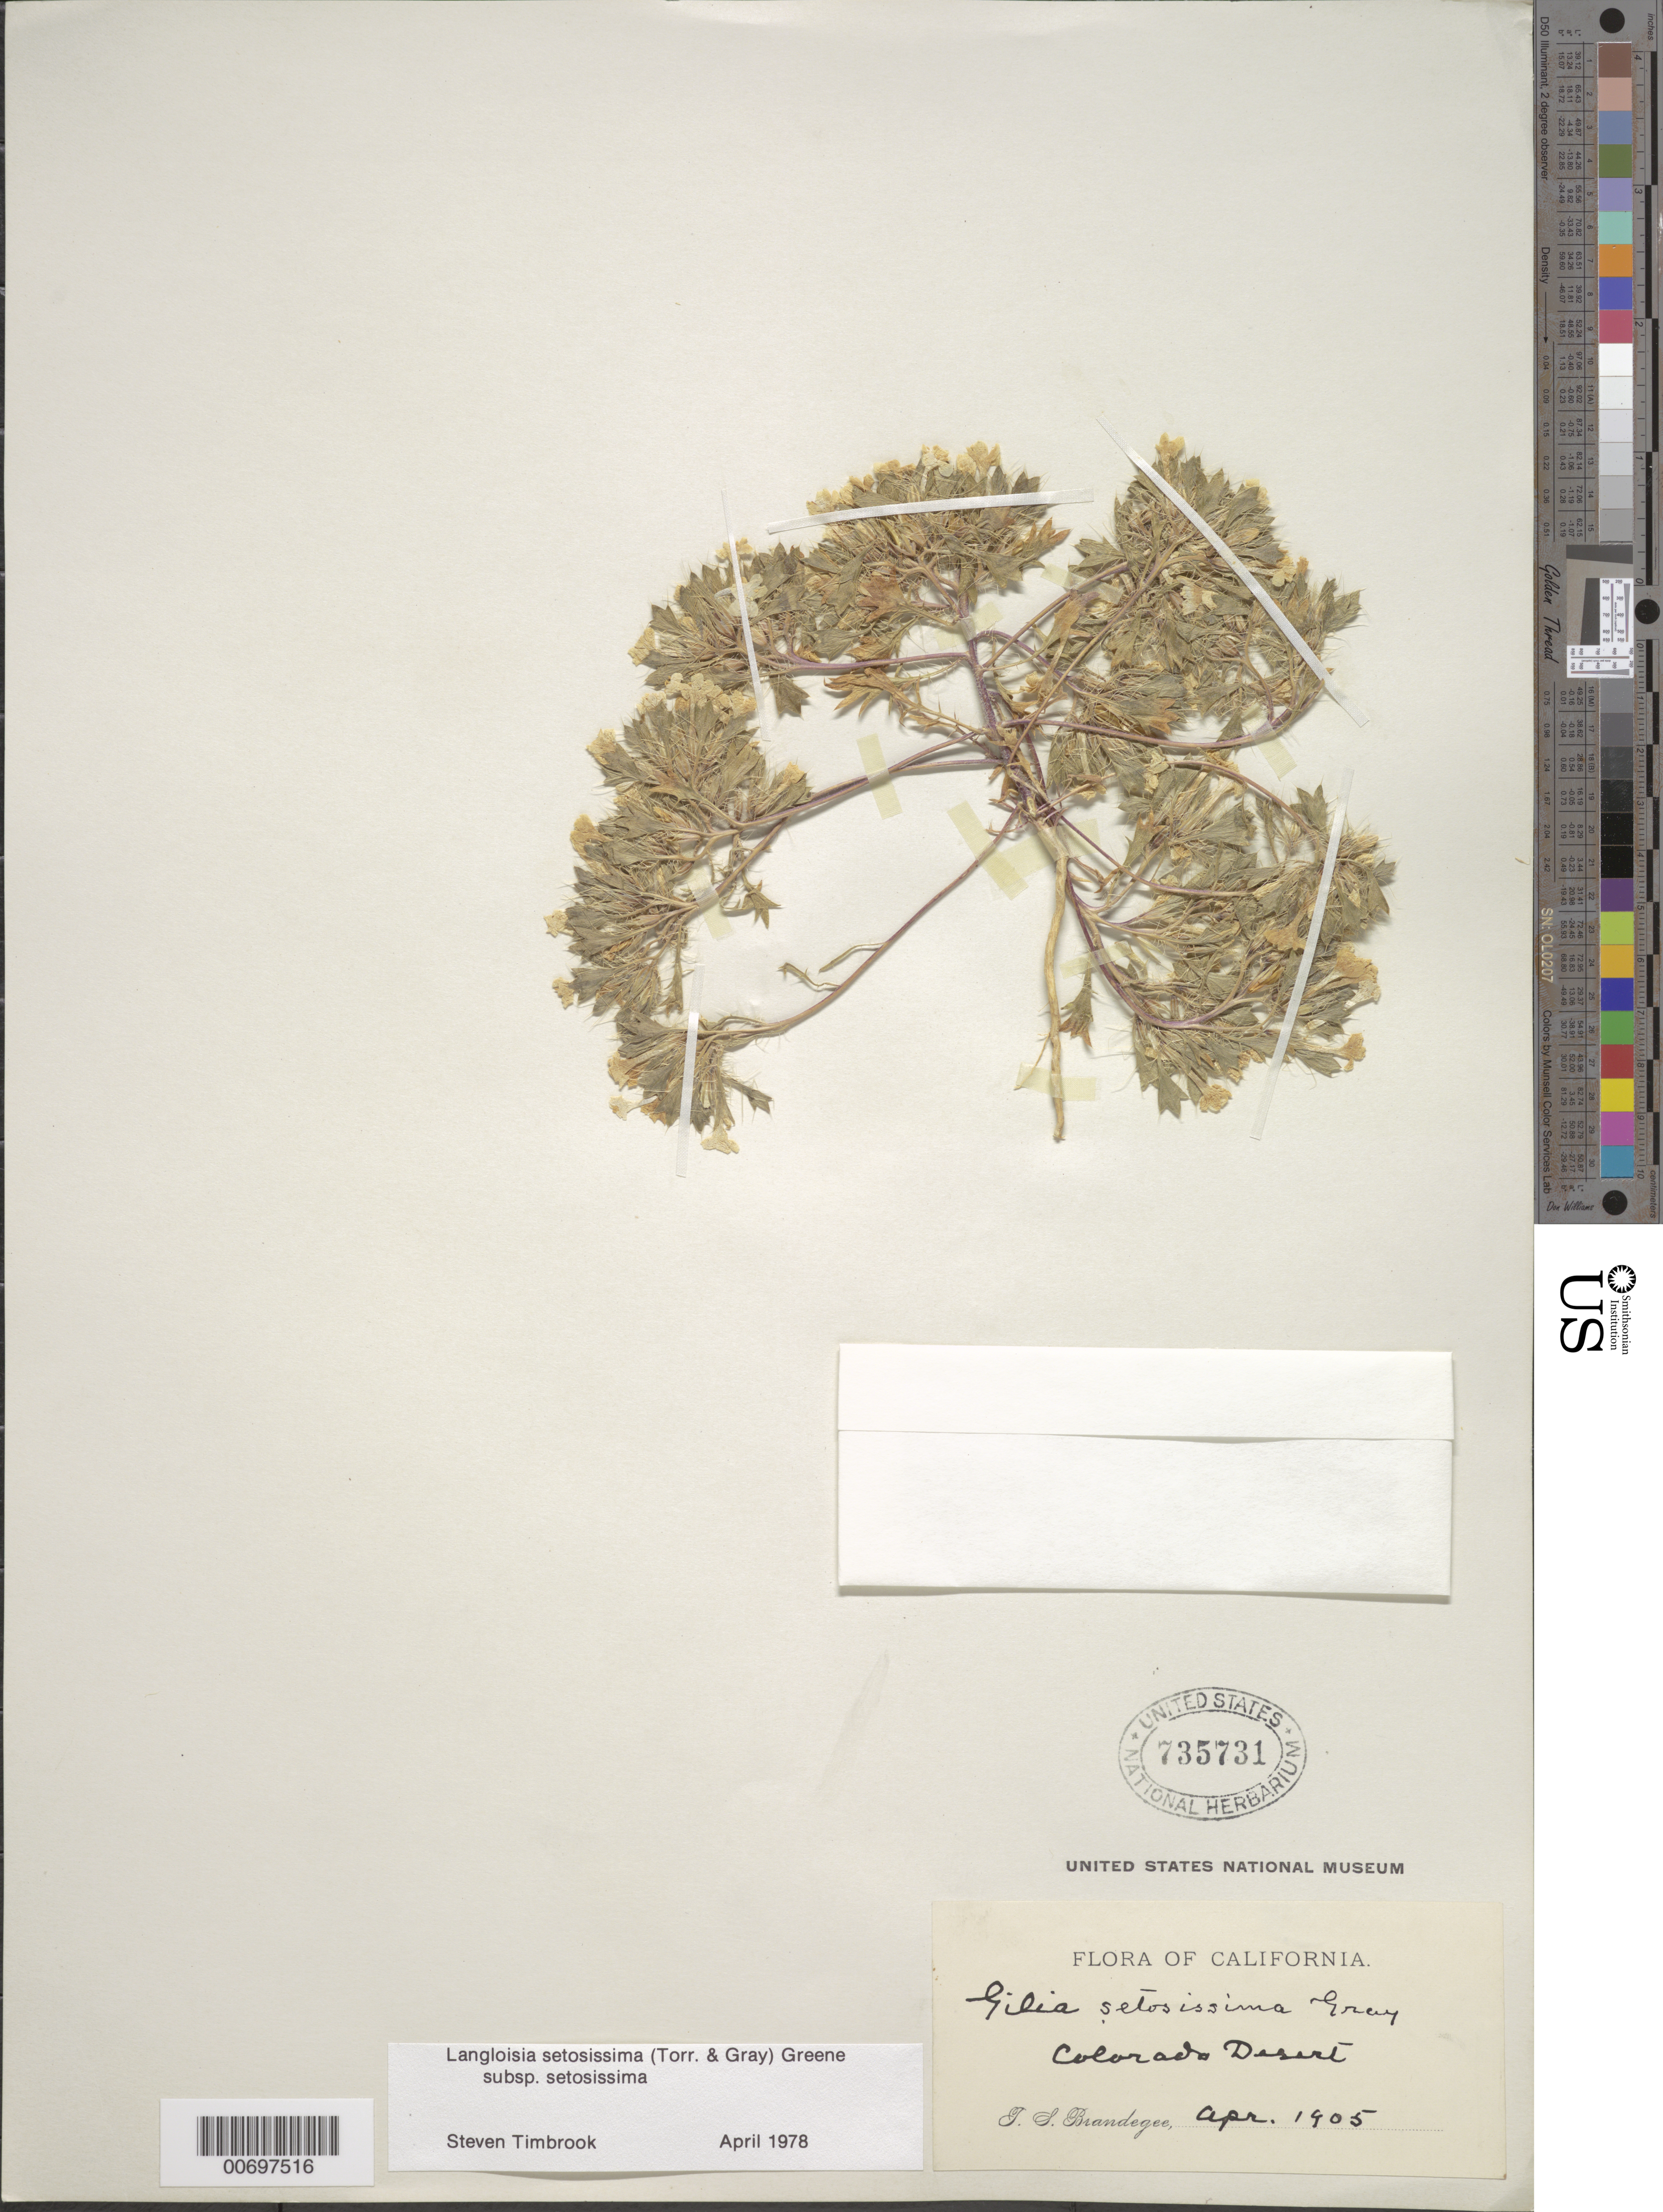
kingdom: Plantae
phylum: Tracheophyta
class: Magnoliopsida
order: Ericales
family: Polemoniaceae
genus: Langloisia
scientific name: Langloisia setosissima subsp. setosissima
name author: (Torr. & A. Gray) Greene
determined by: Timbrook, S.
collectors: J. S. Brandegee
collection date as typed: Apr 1905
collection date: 1905-04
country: United States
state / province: California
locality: Colorado Desert.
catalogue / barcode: US 735731